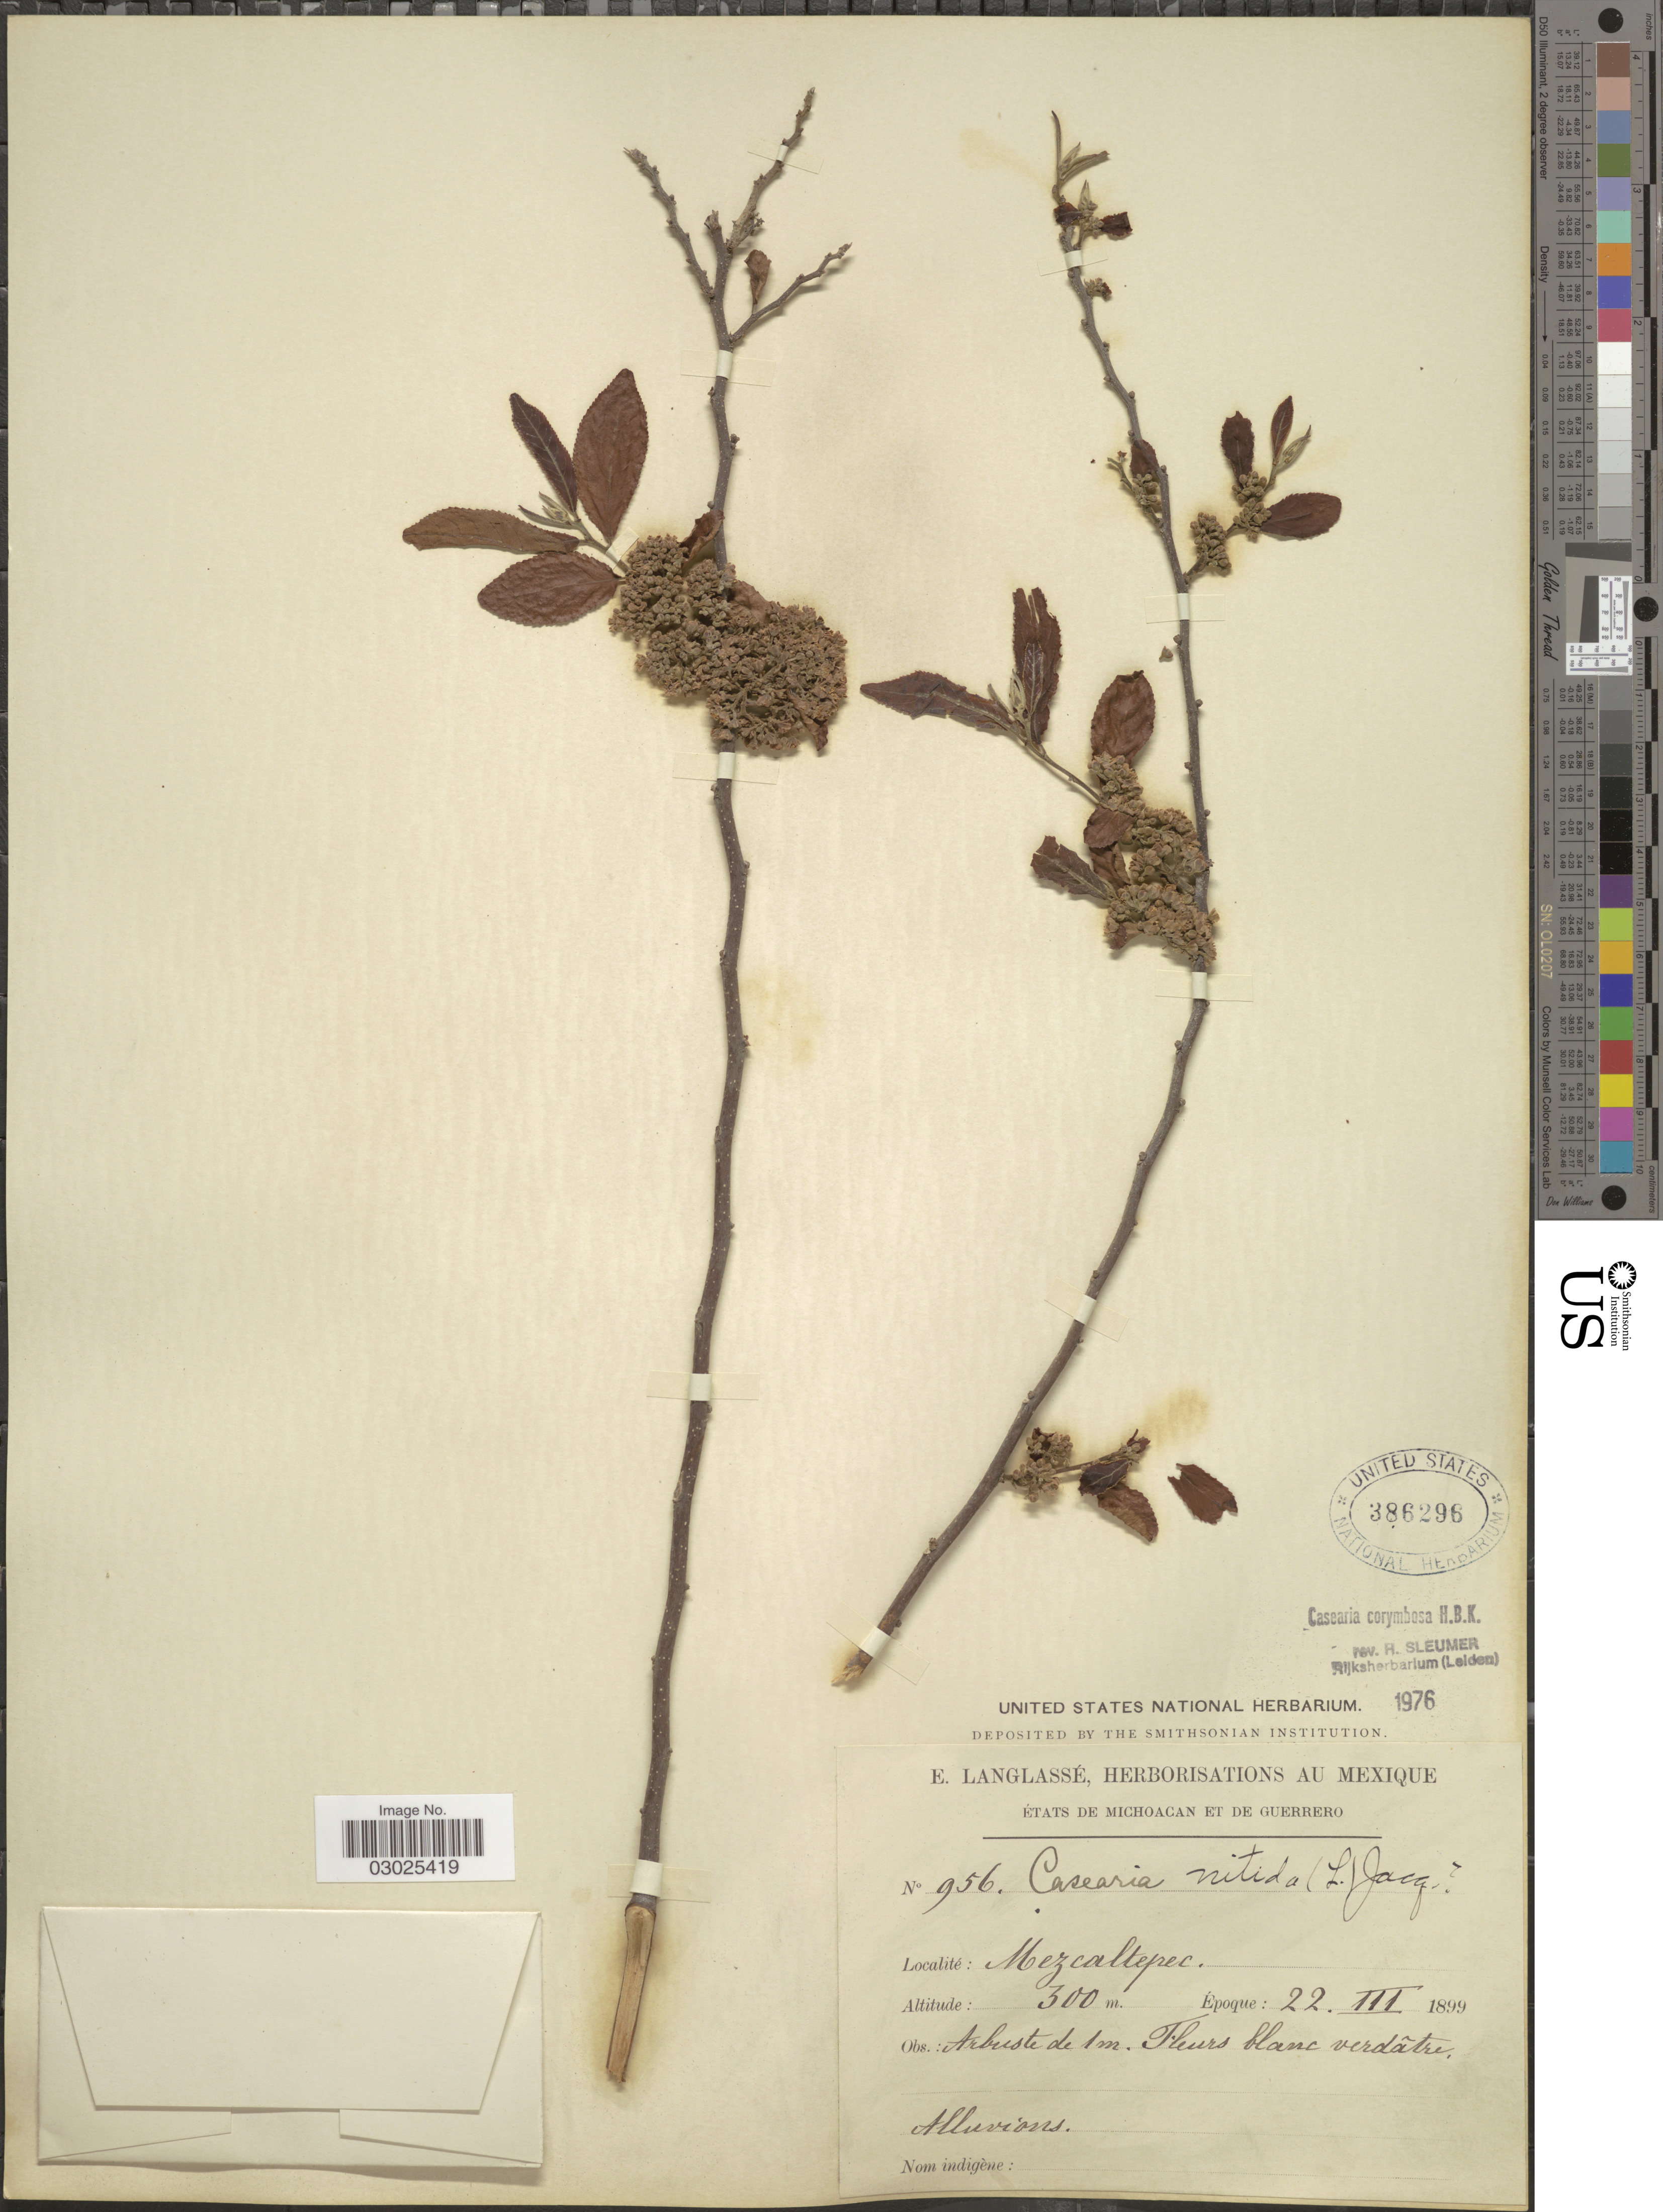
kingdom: Plantae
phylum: Tracheophyta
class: Magnoliopsida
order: Malpighiales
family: Salicaceae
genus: Casearia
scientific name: Casearia corymbosa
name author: Kunth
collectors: E. Langlassé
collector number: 956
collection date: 1899-03-22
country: Mexico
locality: États de Michoacan et de Guerrero. Mezcaltepec.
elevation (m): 300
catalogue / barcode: US 386296